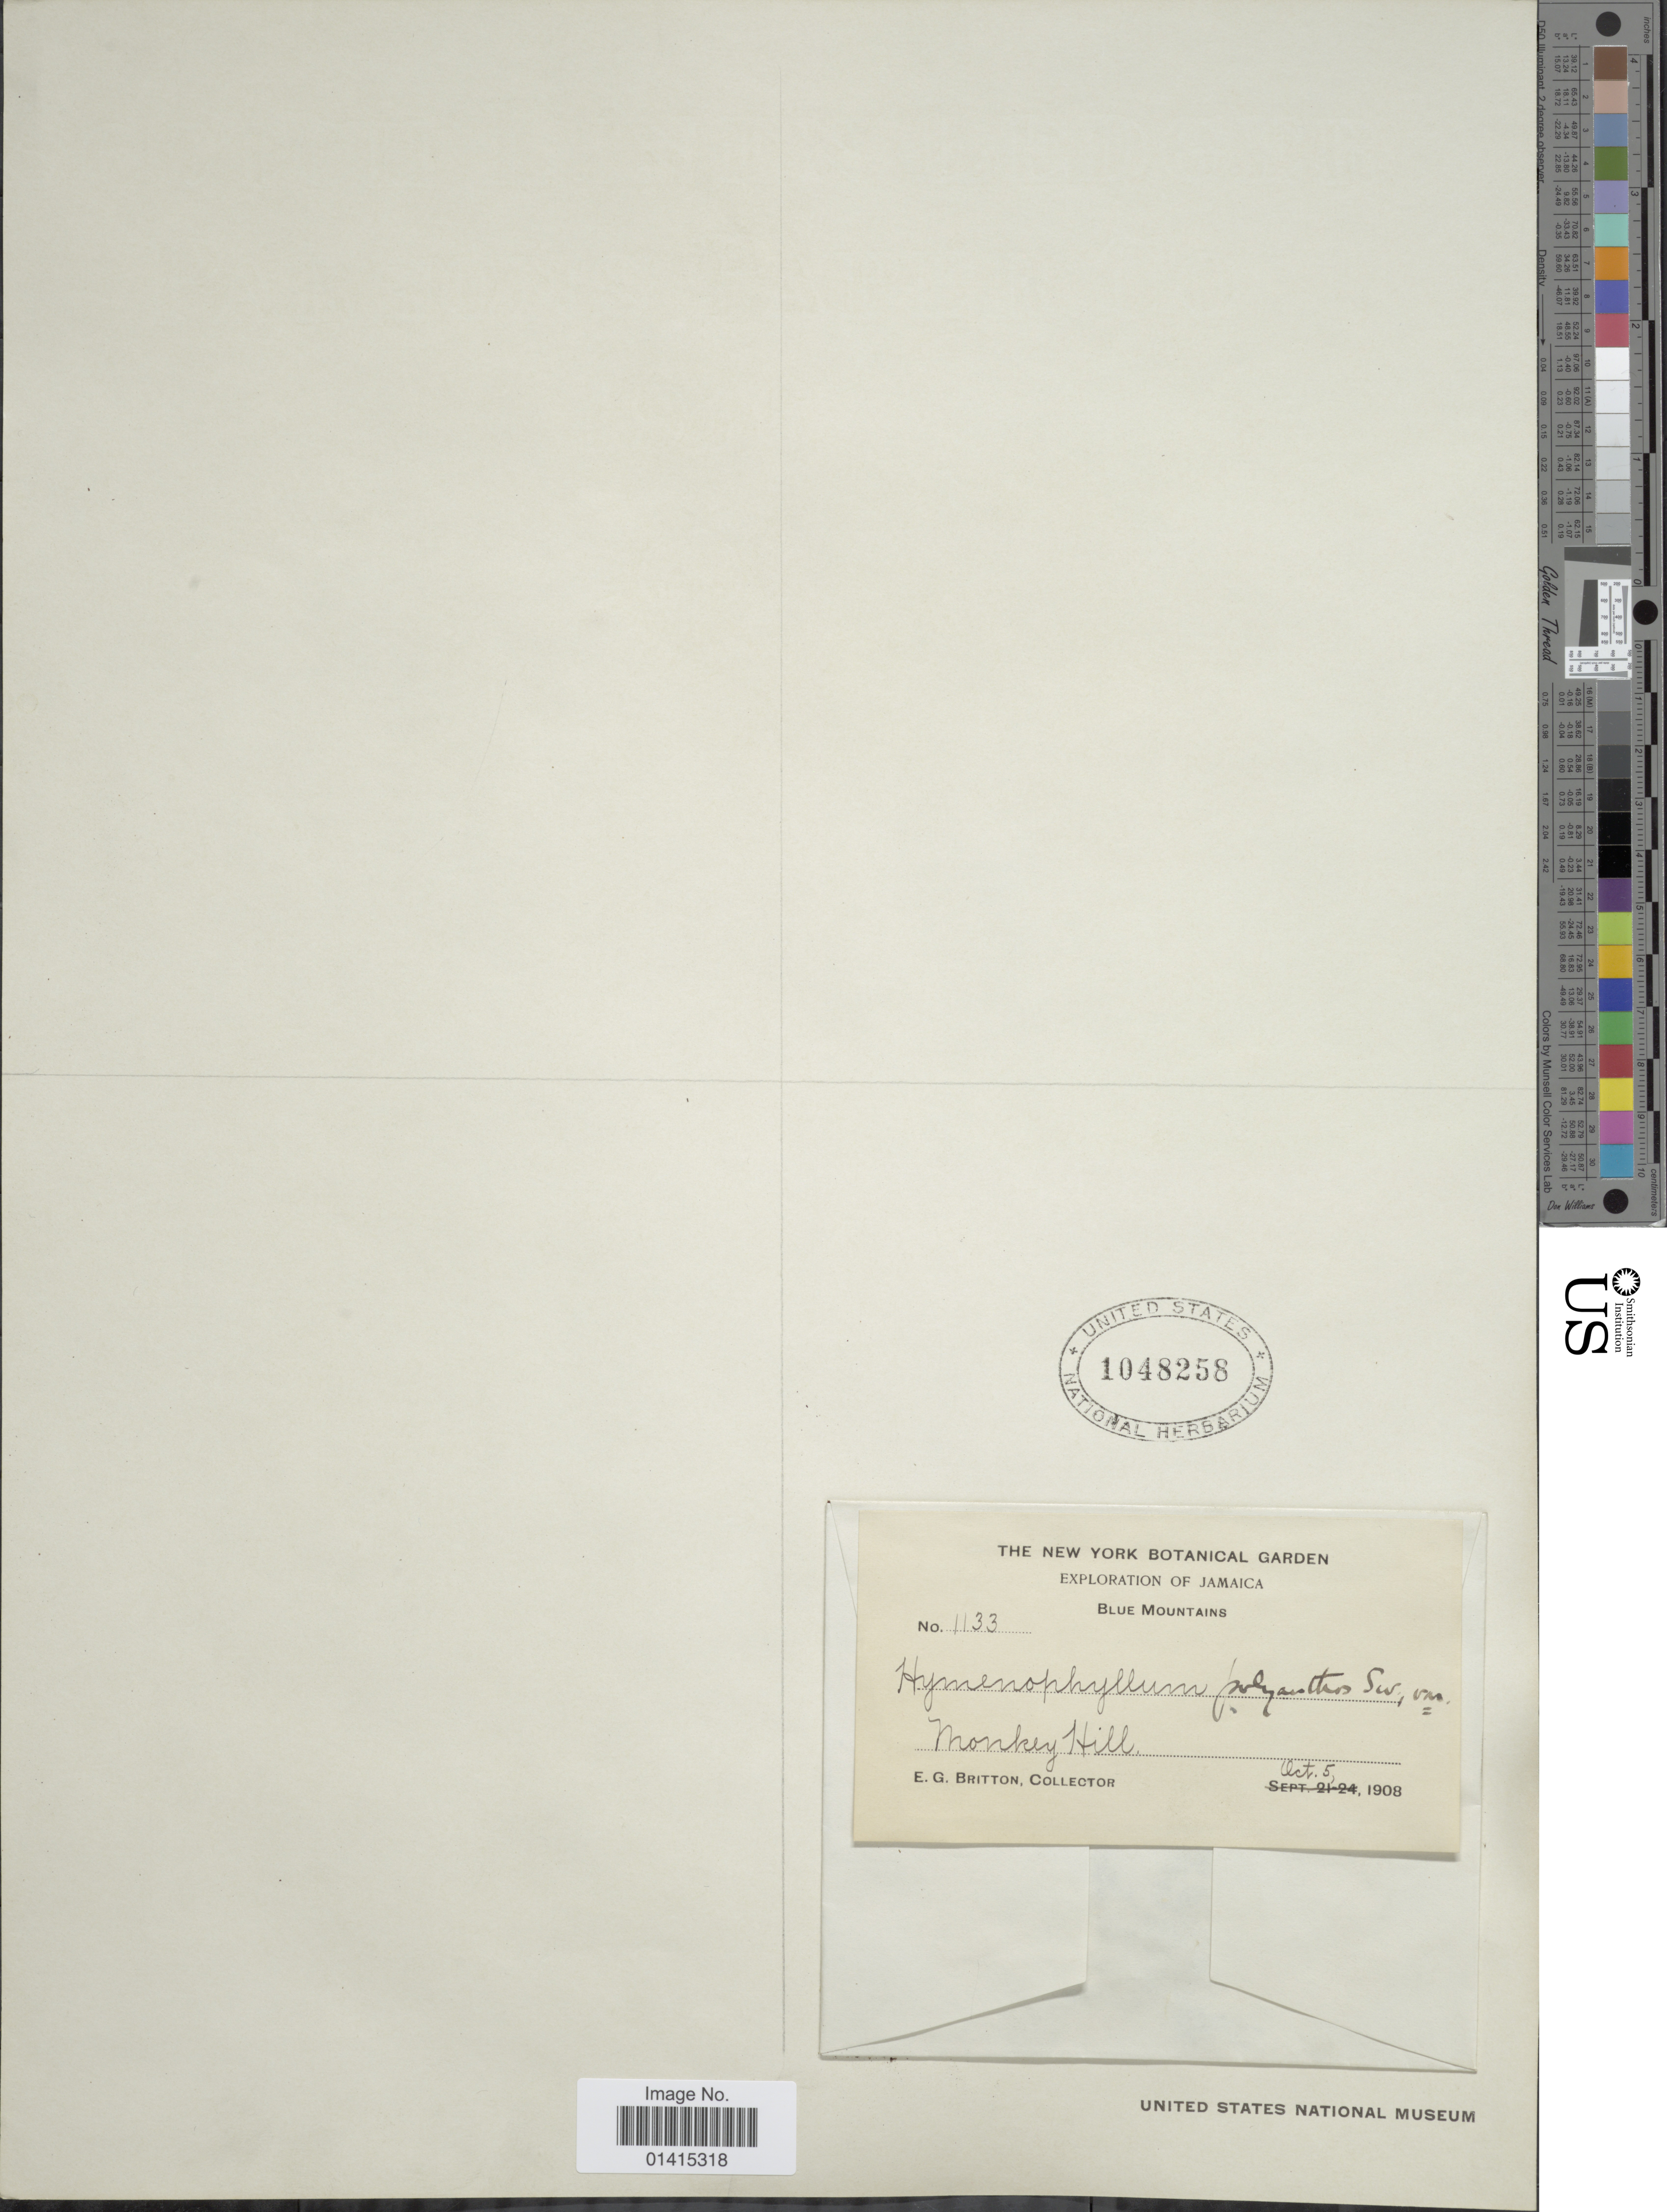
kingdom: Plantae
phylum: Tracheophyta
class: Polypodiopsida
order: Hymenophyllales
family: Hymenophyllaceae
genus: Hymenophyllum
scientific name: Hymenophyllum polyanthos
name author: (Sw.) Sw.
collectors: E. G. Britton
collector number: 1133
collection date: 1908-10-05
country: Jamaica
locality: Blue Mountains, Monkey Hill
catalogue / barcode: US 1048258